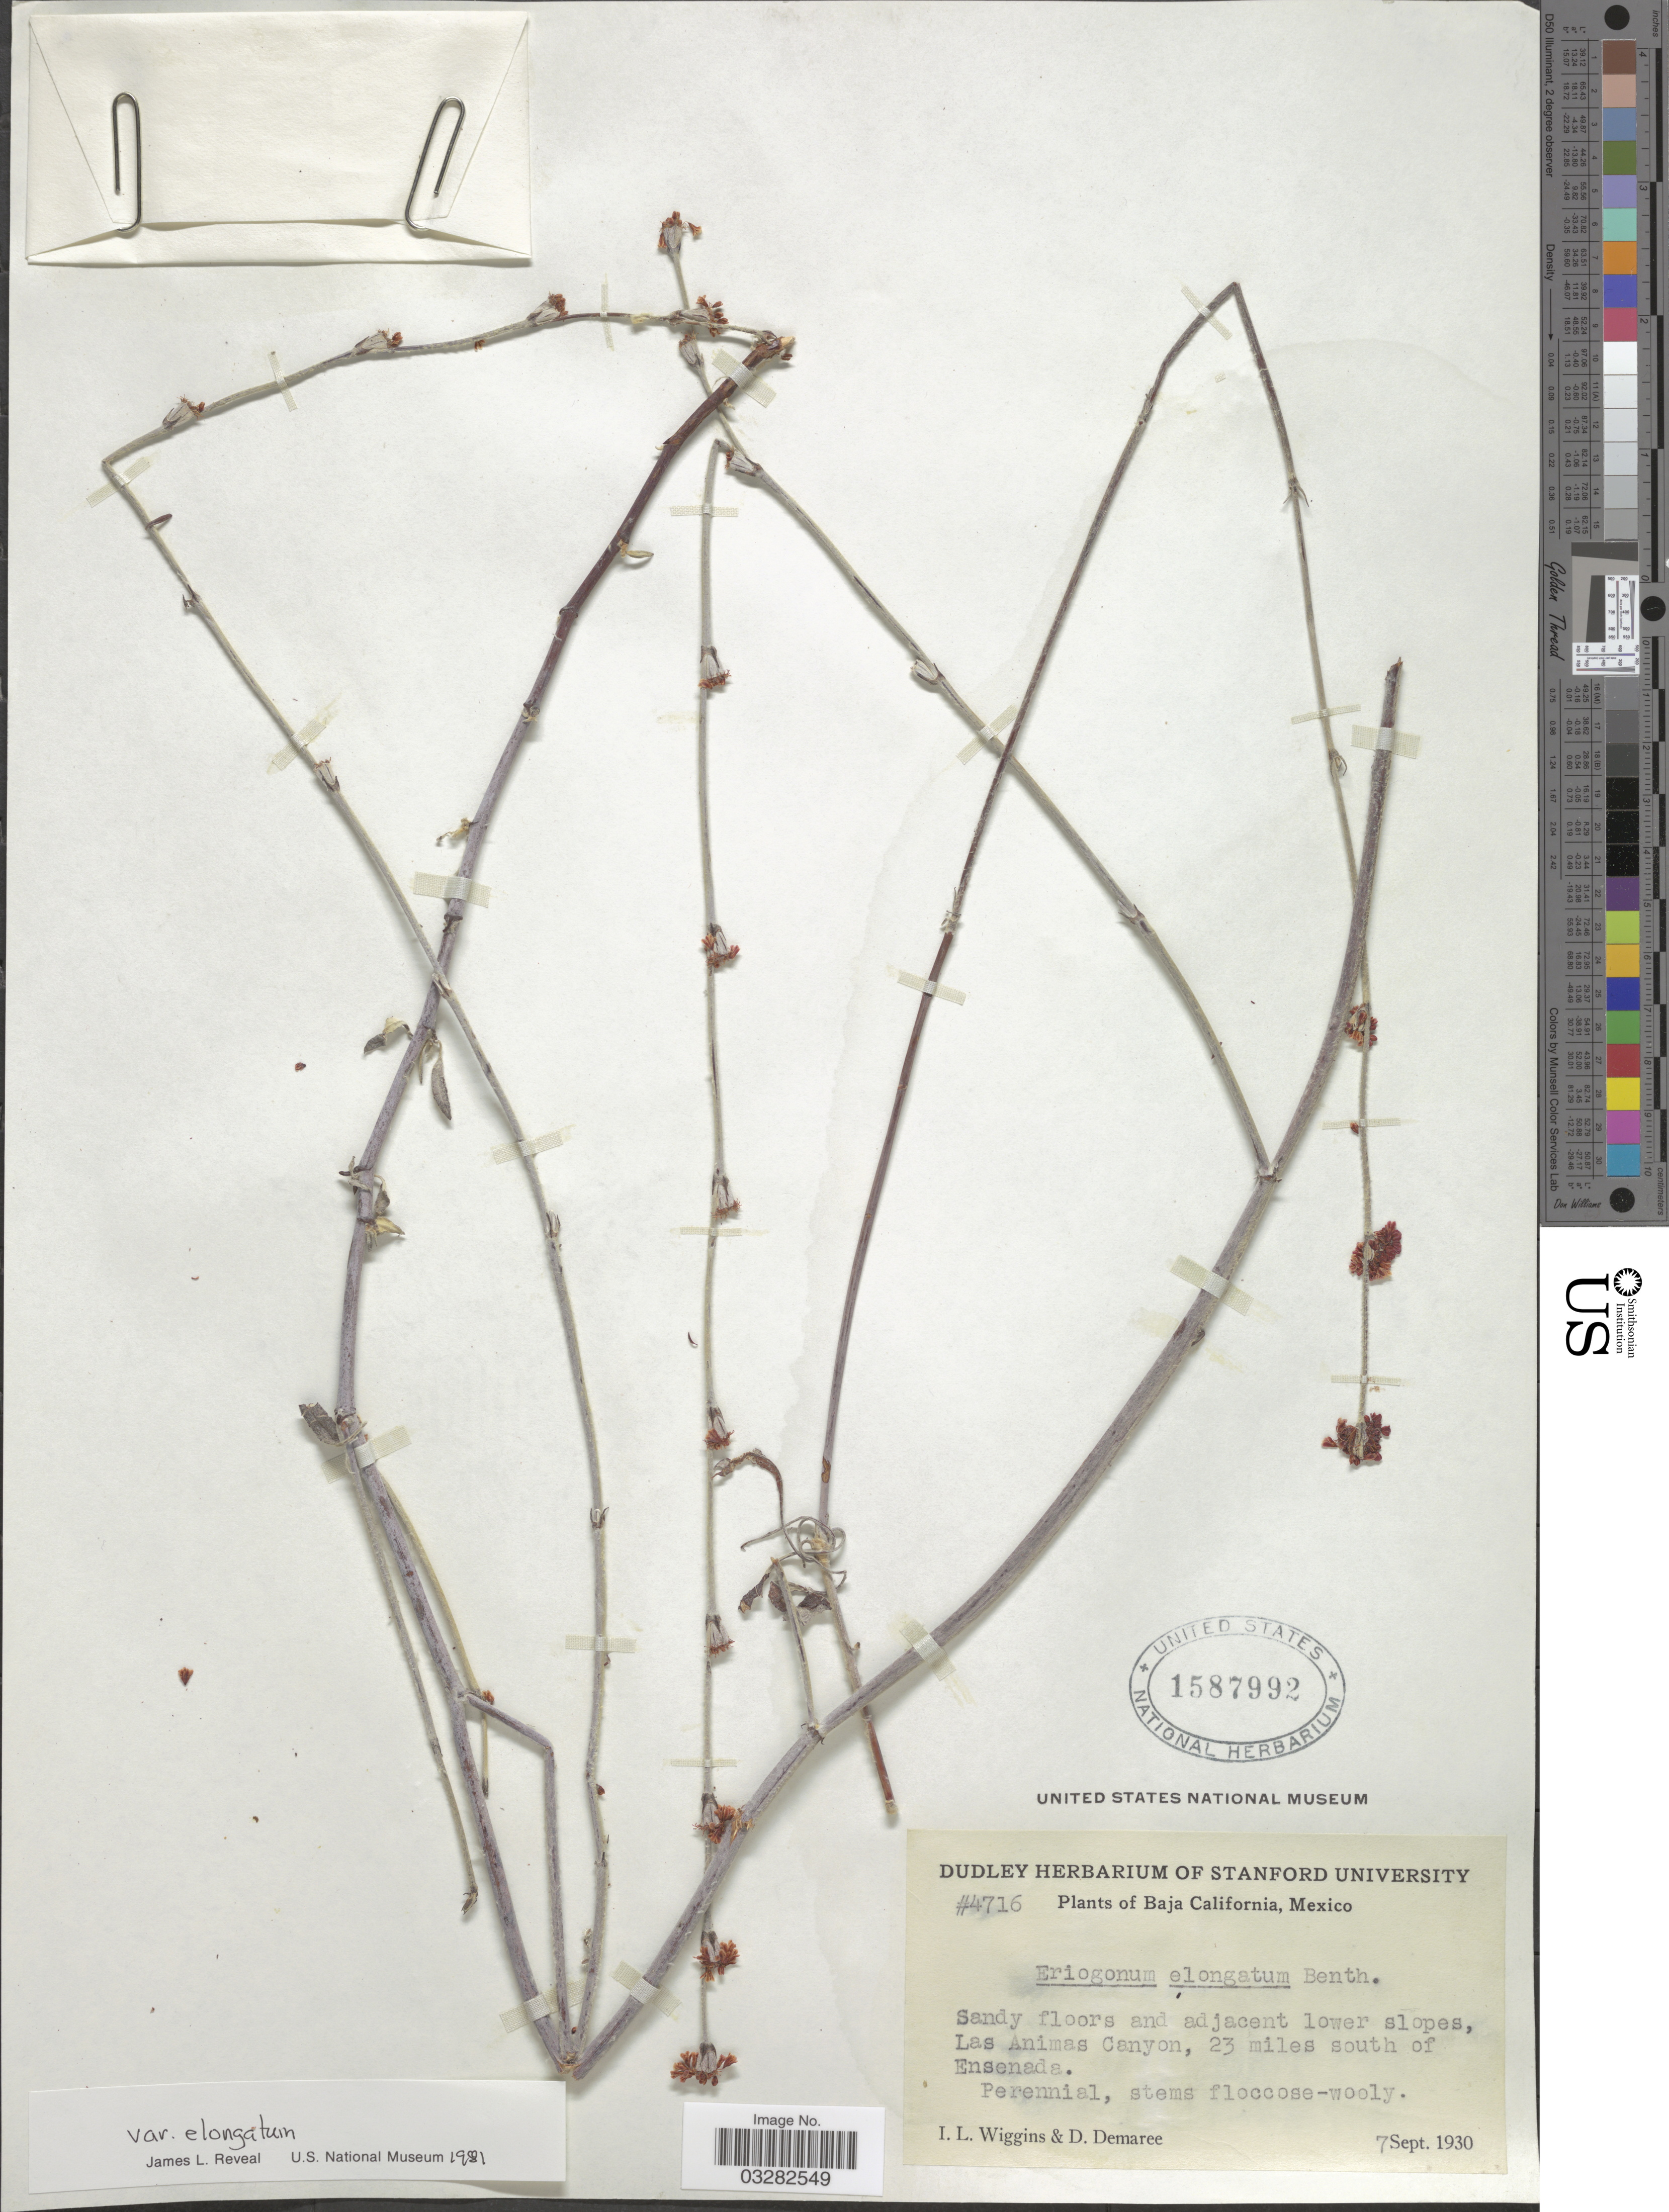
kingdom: Plantae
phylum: Tracheophyta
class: Magnoliopsida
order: Caryophyllales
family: Polygonaceae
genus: Eriogonum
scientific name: Eriogonum elongatum var. elongatum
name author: Benth.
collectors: I. L. Wiggins & D. Demaree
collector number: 4716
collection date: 1930-09-07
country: Mexico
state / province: Baja California Norte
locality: Las Animas Canyon, 23 miles south of Ensenada.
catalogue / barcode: US 1587992